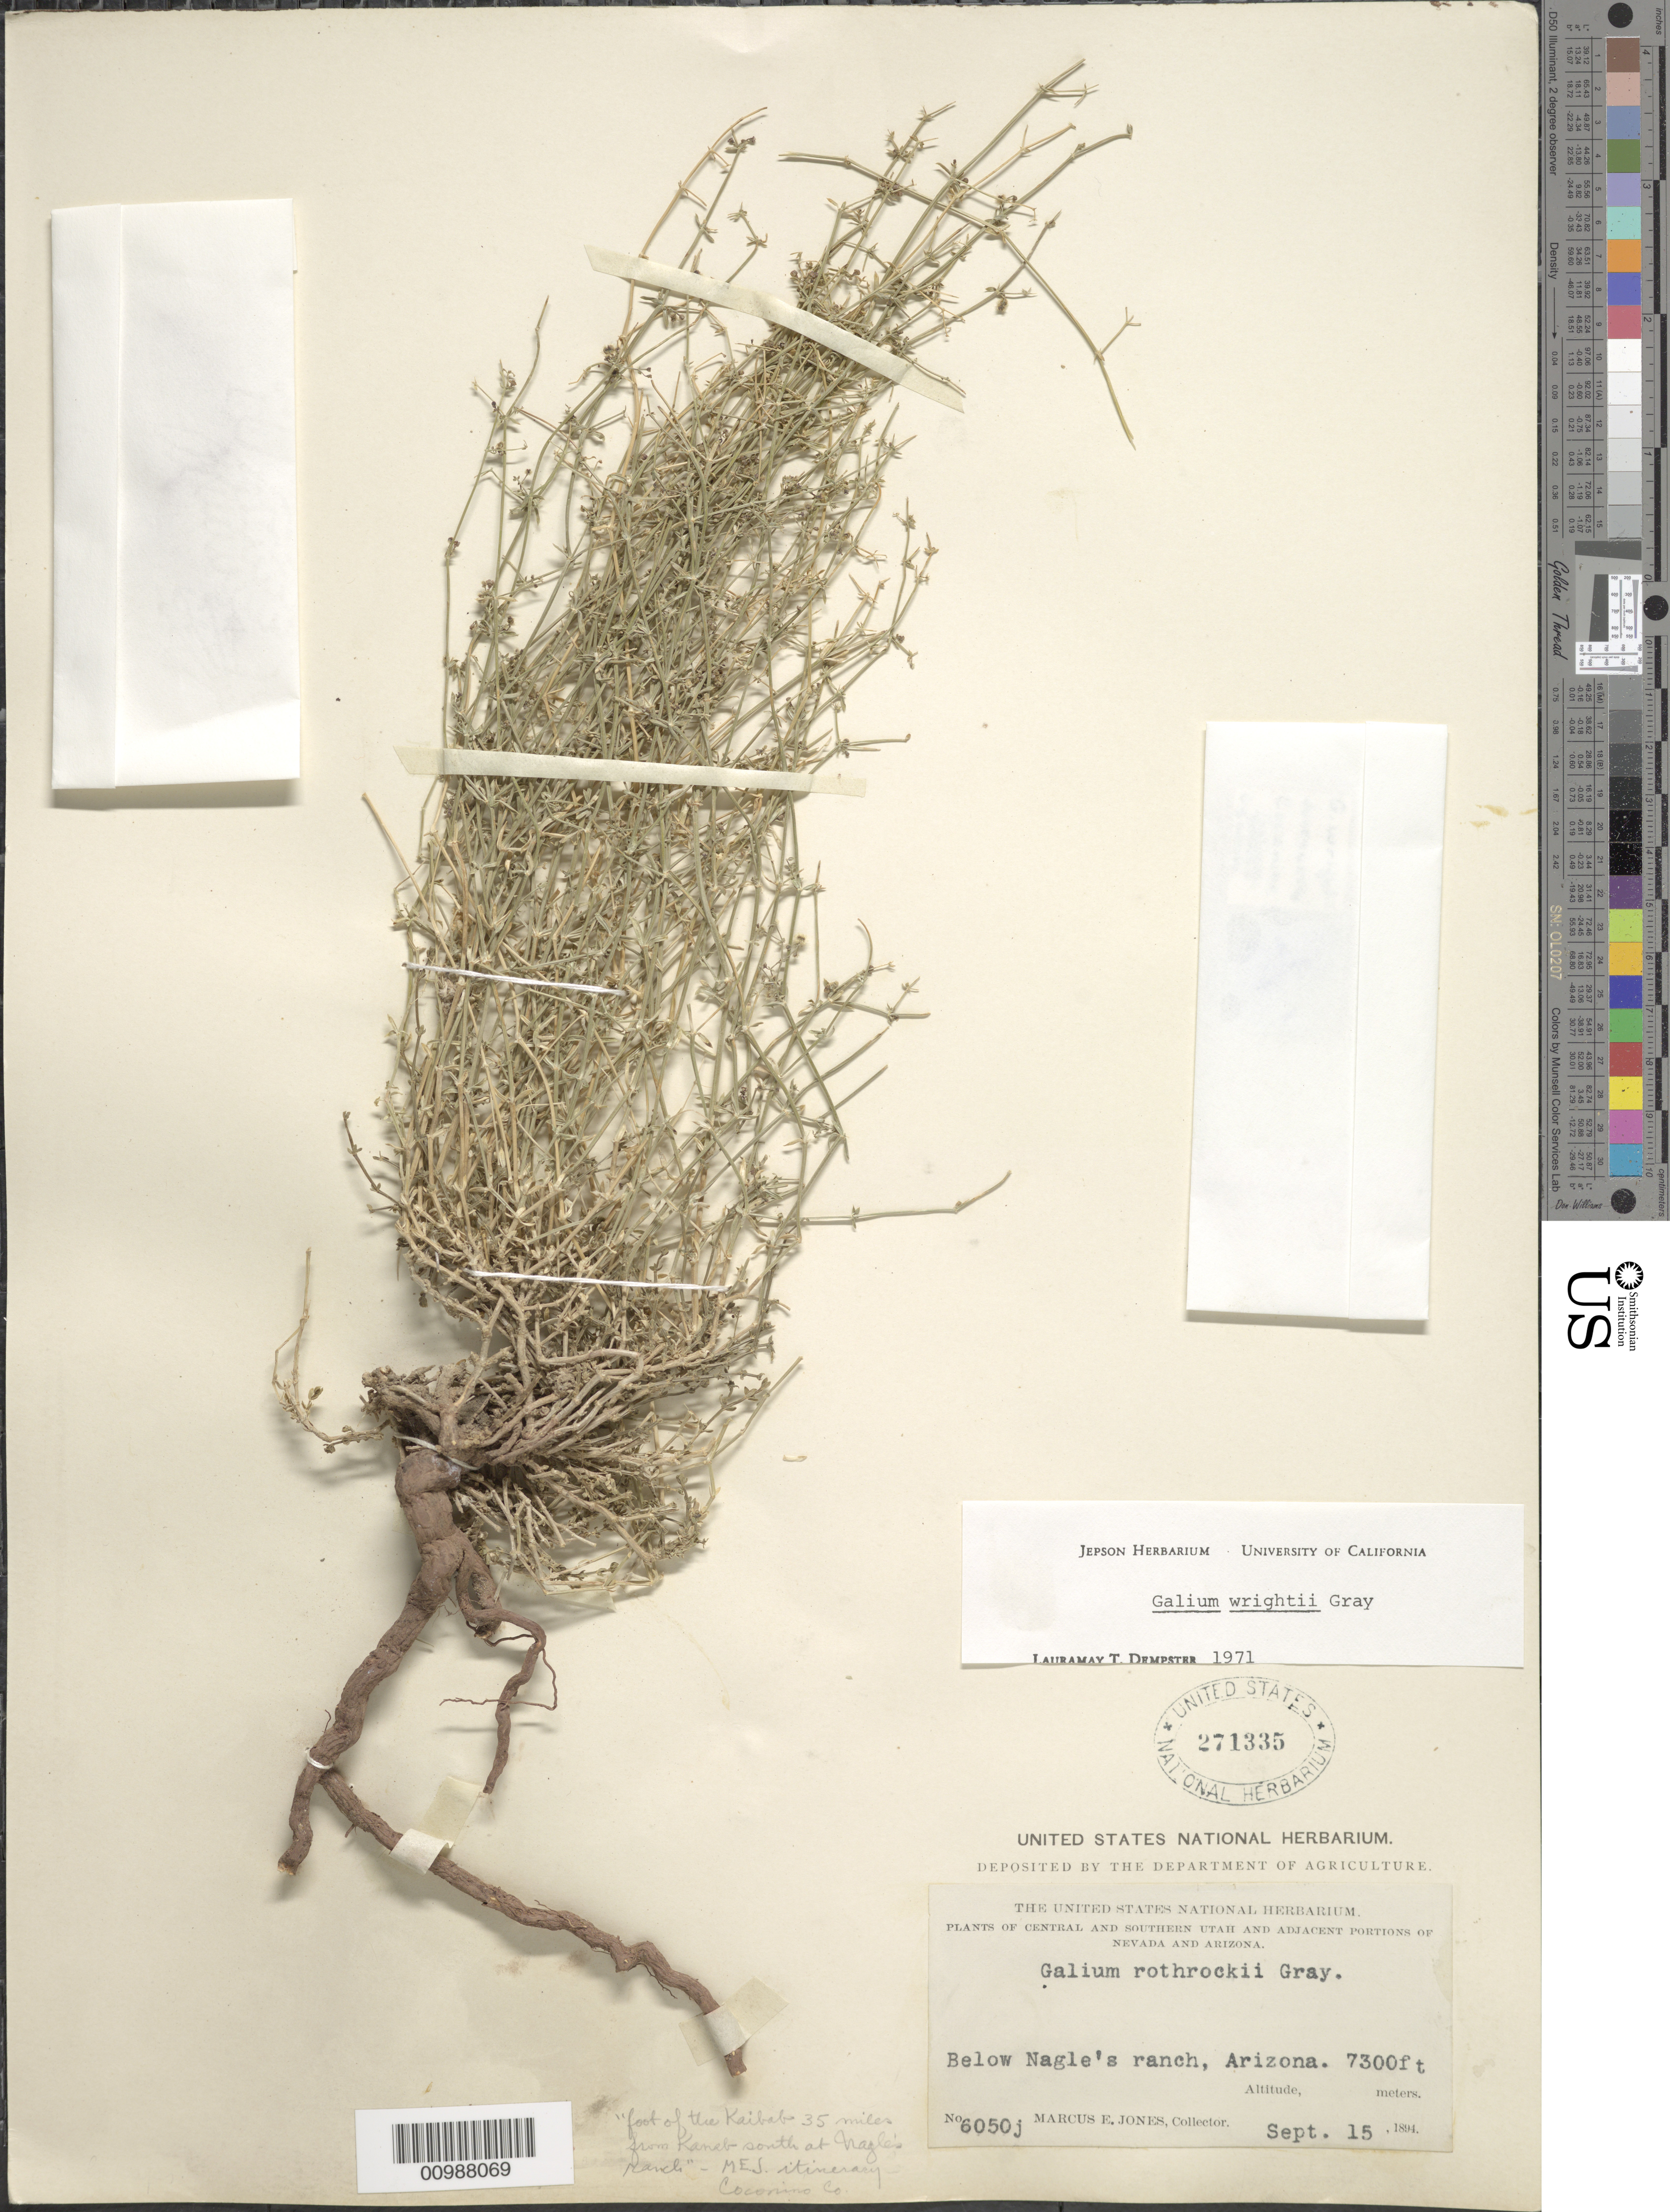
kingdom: Plantae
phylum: Tracheophyta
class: Magnoliopsida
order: Gentianales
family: Rubiaceae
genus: Galium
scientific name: Galium wrightii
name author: A. Gray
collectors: M. E. Jones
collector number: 6050J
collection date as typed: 15 Sep 1894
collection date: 1894-09-15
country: United States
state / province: Arizona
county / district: Coconino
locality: Below Nagle's ranch.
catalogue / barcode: US 271335